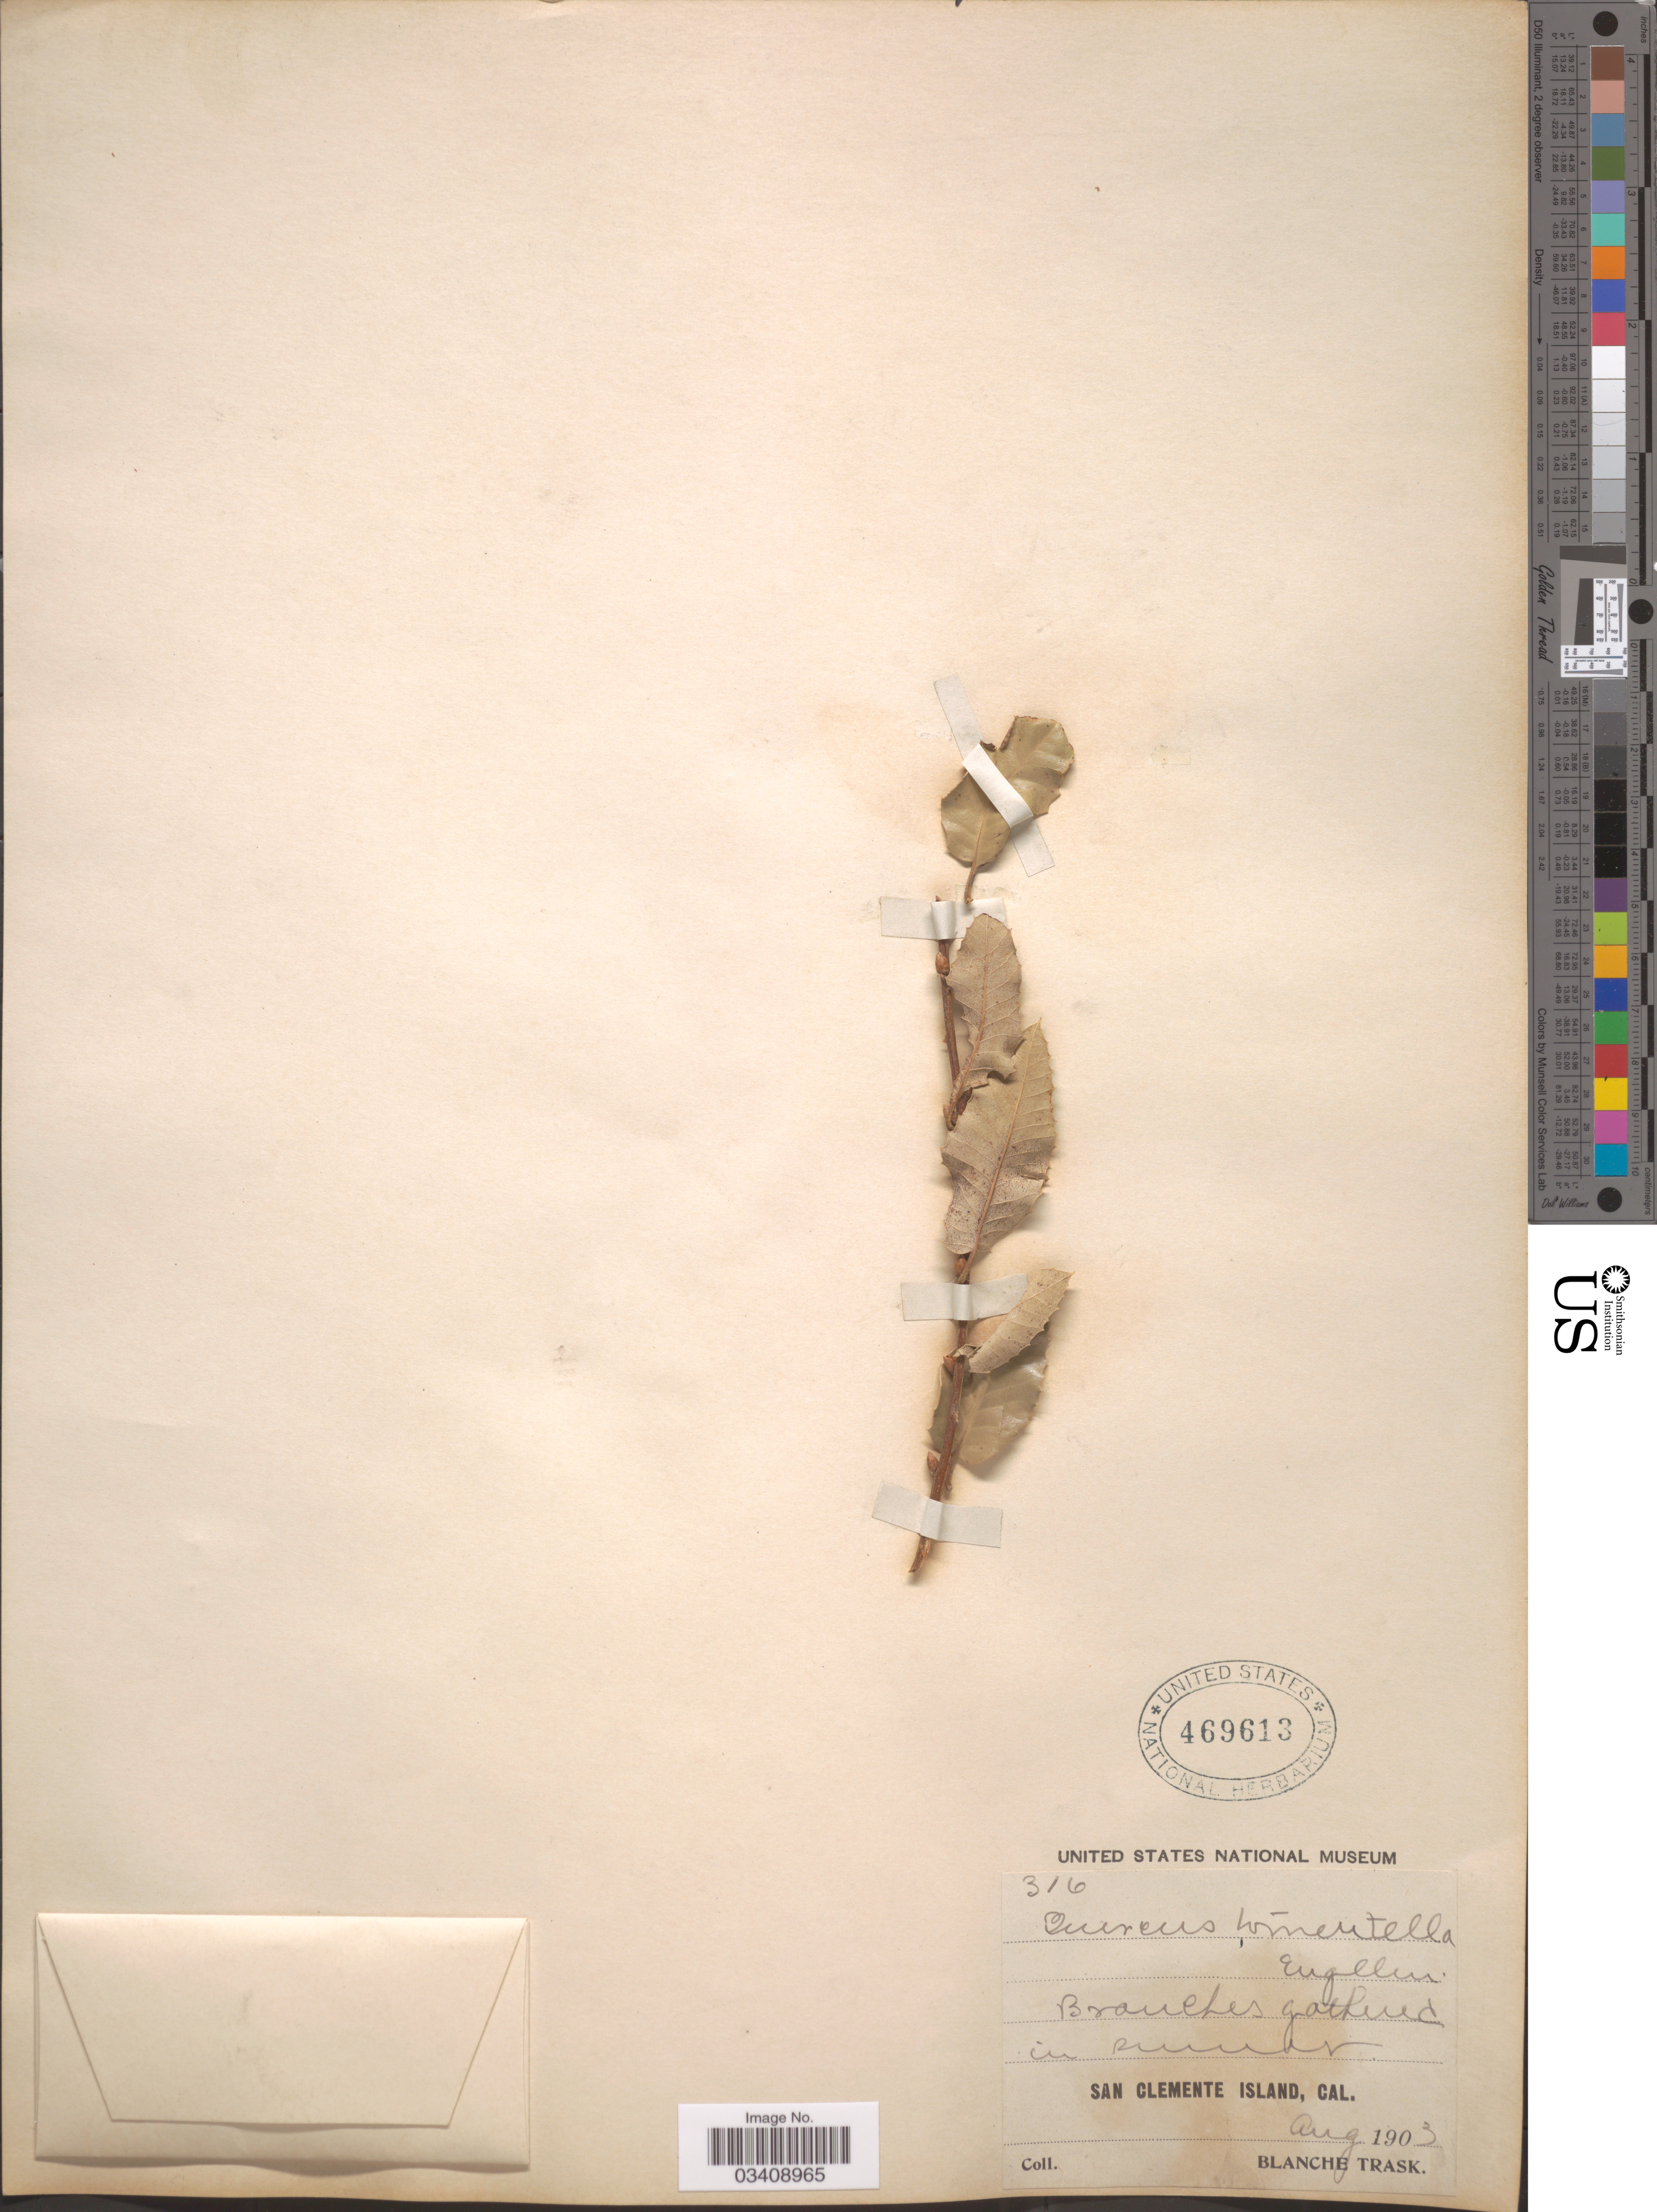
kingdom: Plantae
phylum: Tracheophyta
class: Magnoliopsida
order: Fagales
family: Fagaceae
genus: Quercus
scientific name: Quercus tomentella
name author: Engelm.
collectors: B. Trask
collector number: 316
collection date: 1903-08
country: United States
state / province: California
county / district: Los Angeles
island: San Clemente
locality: San Clemente Island.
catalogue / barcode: US 469613